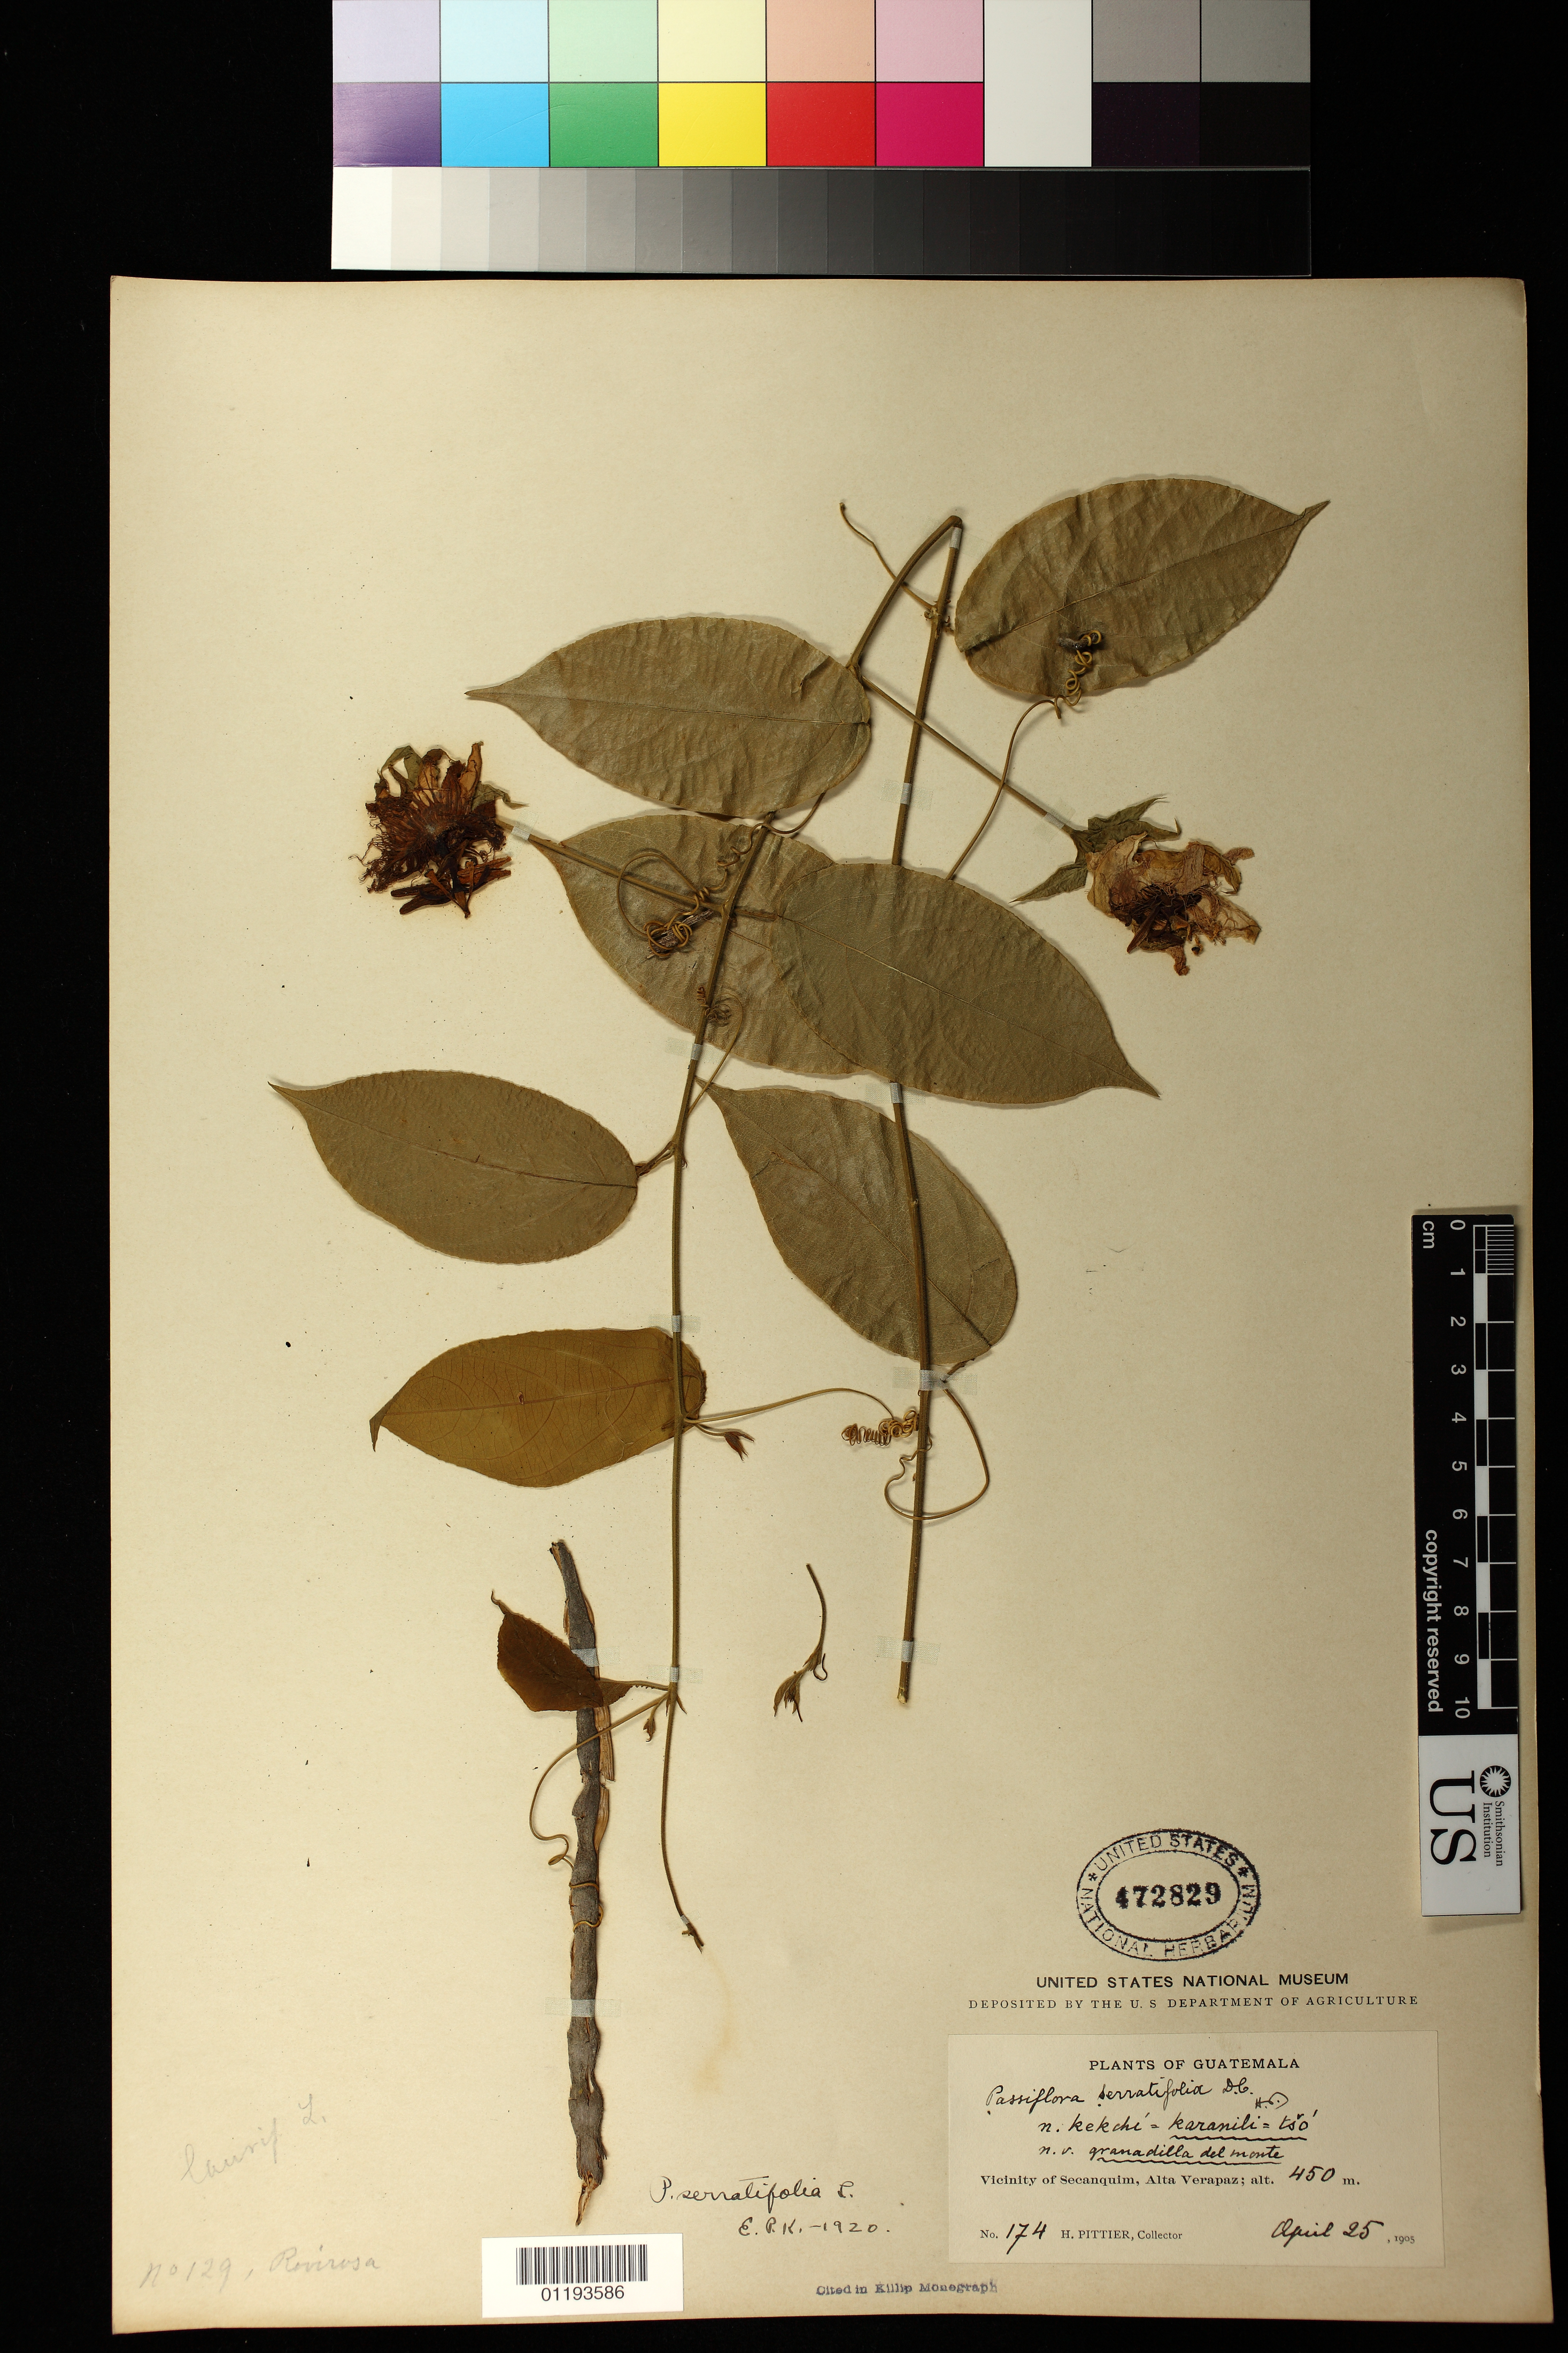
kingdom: Plantae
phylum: Tracheophyta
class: Magnoliopsida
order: Malpighiales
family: Passifloraceae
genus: Passiflora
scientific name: Passiflora serratifolia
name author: L.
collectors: H. F. Pittier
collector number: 174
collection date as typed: Apr 25 1905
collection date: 1905-04-25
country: Guatemala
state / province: Alta Verapaz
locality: Vicinity of Secanquim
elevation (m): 450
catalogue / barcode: US 472829